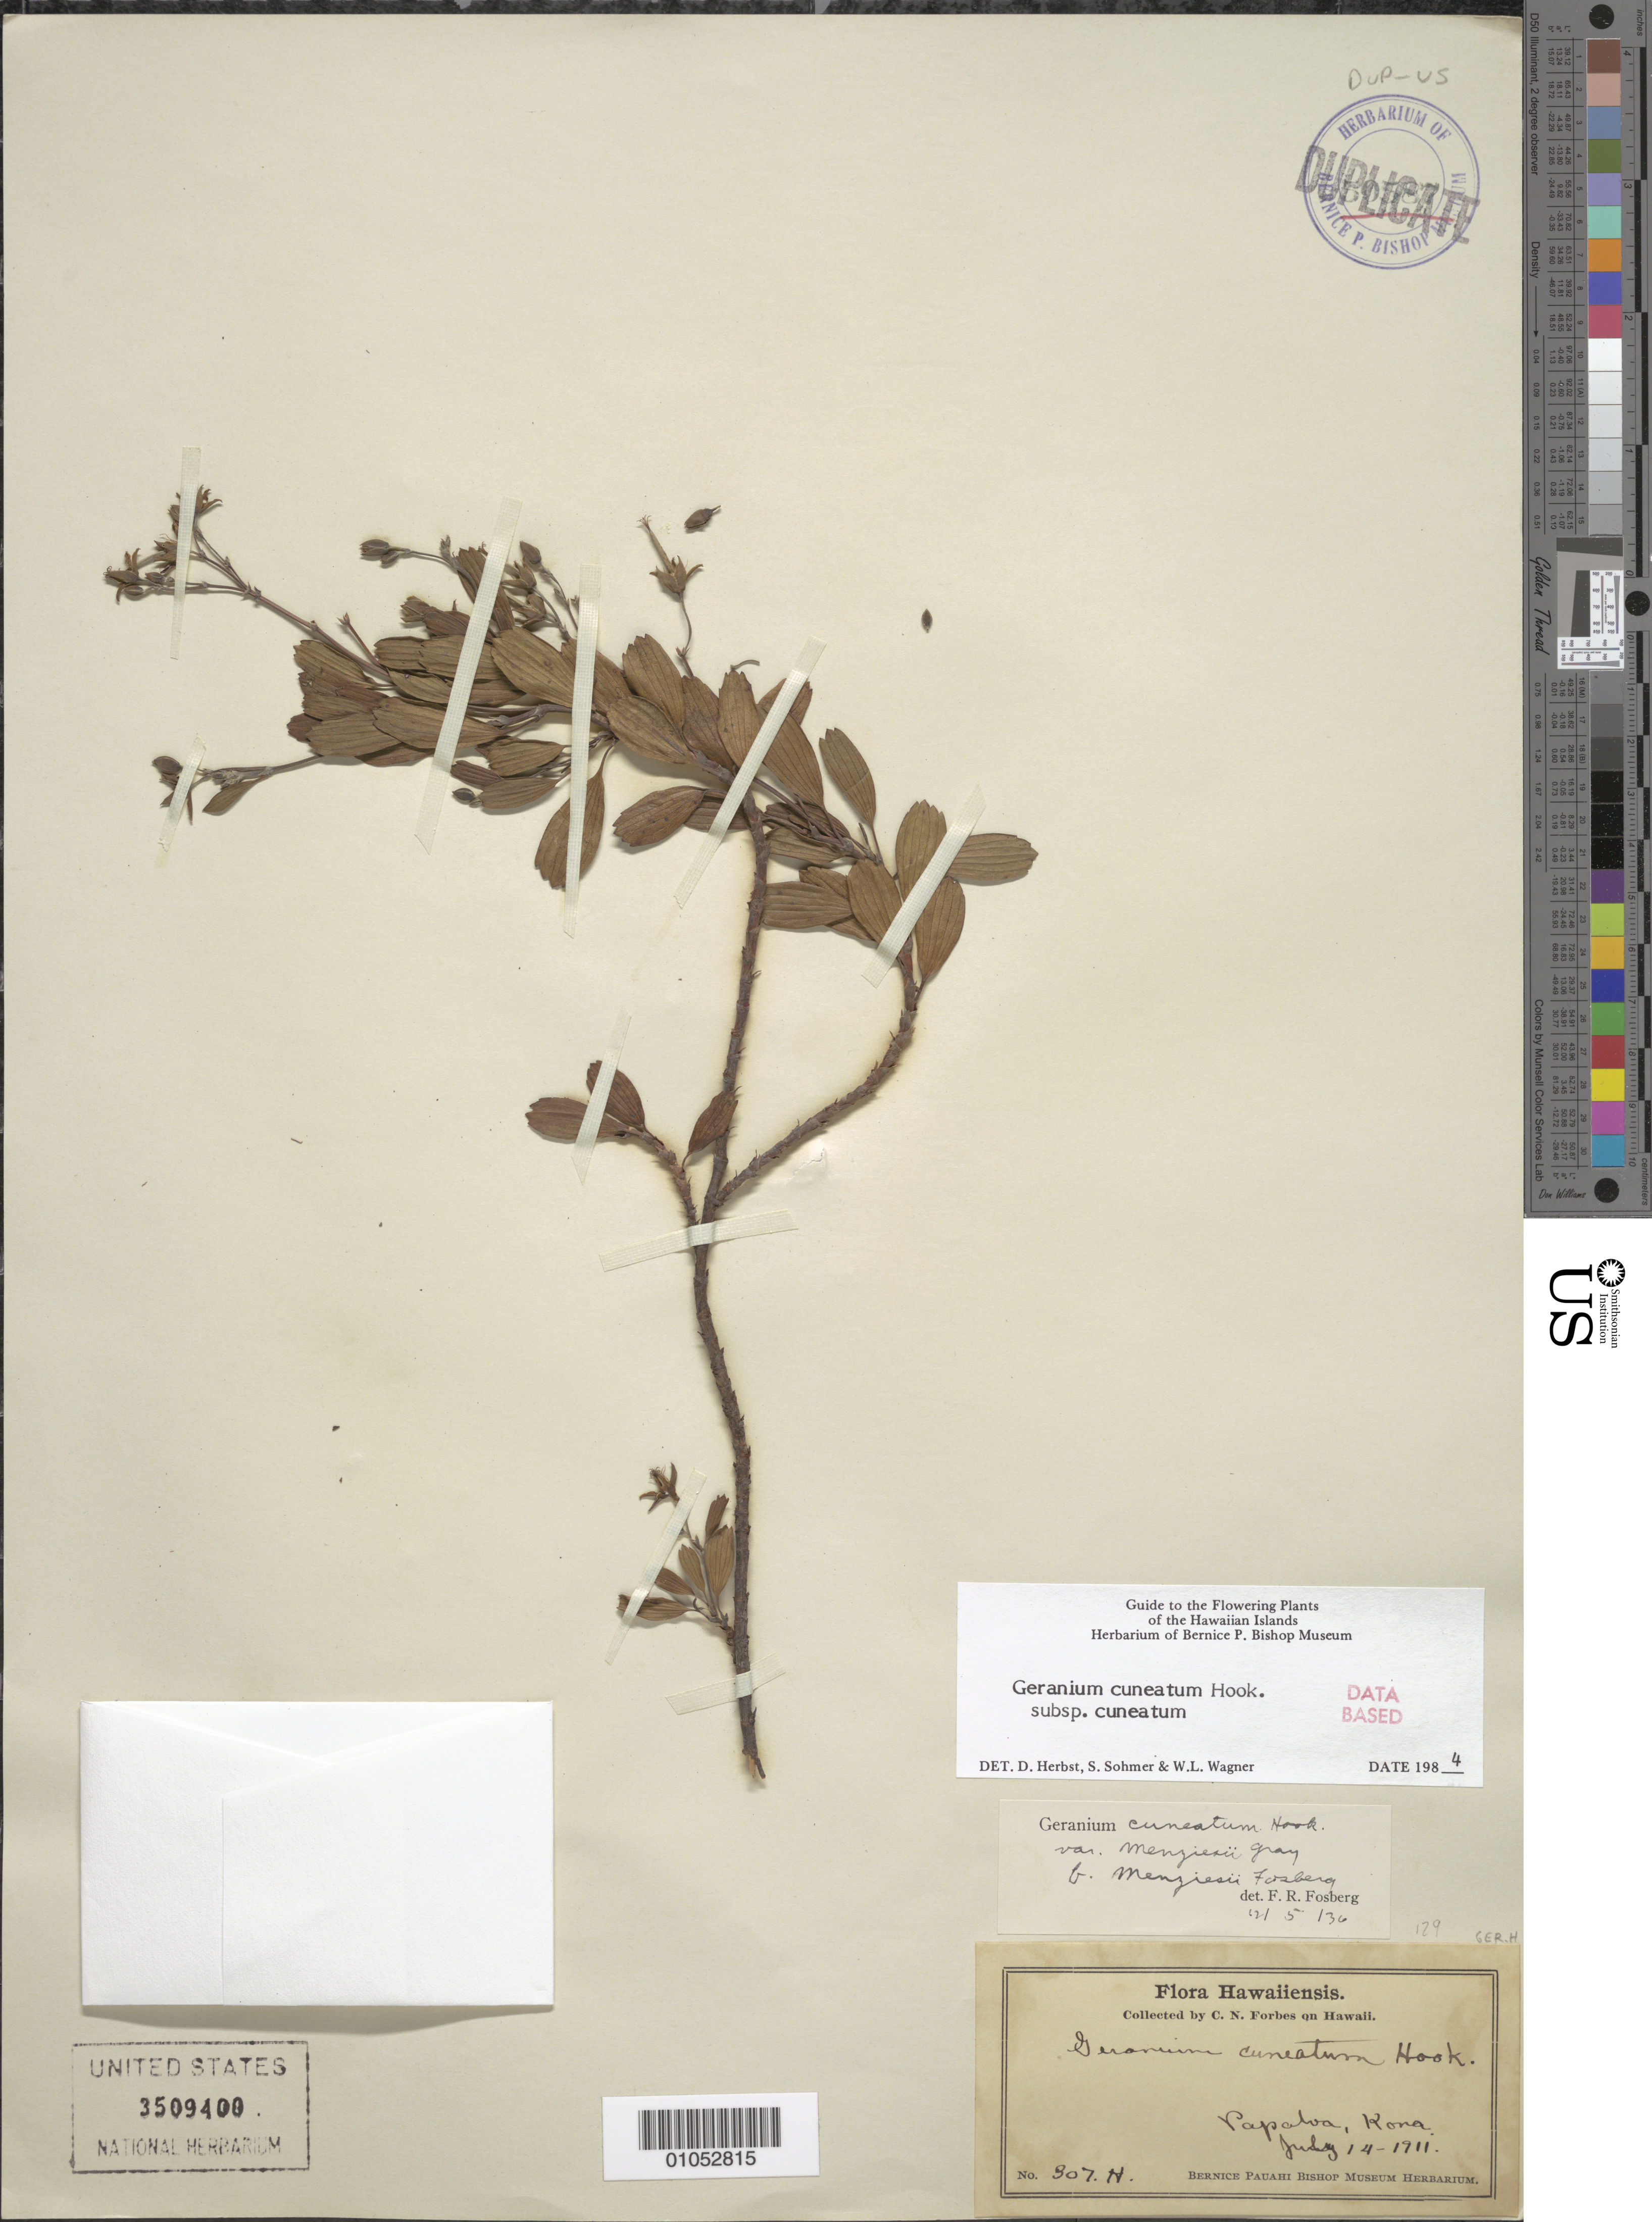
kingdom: Plantae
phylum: Tracheophyta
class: Magnoliopsida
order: Geraniales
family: Geraniaceae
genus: Geranium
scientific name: Geranium cuneatum subsp. cuneatum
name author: Hook.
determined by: Herbst, D. R.; Sohmer, S. H.; Wagner, W. L.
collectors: C. N. Forbes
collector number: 307.H.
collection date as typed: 14 Jul 1911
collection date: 1911-07-14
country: United States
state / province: Hawaii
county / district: Hawaii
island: Hawaii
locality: Papalua, Kona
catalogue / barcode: US 3509400